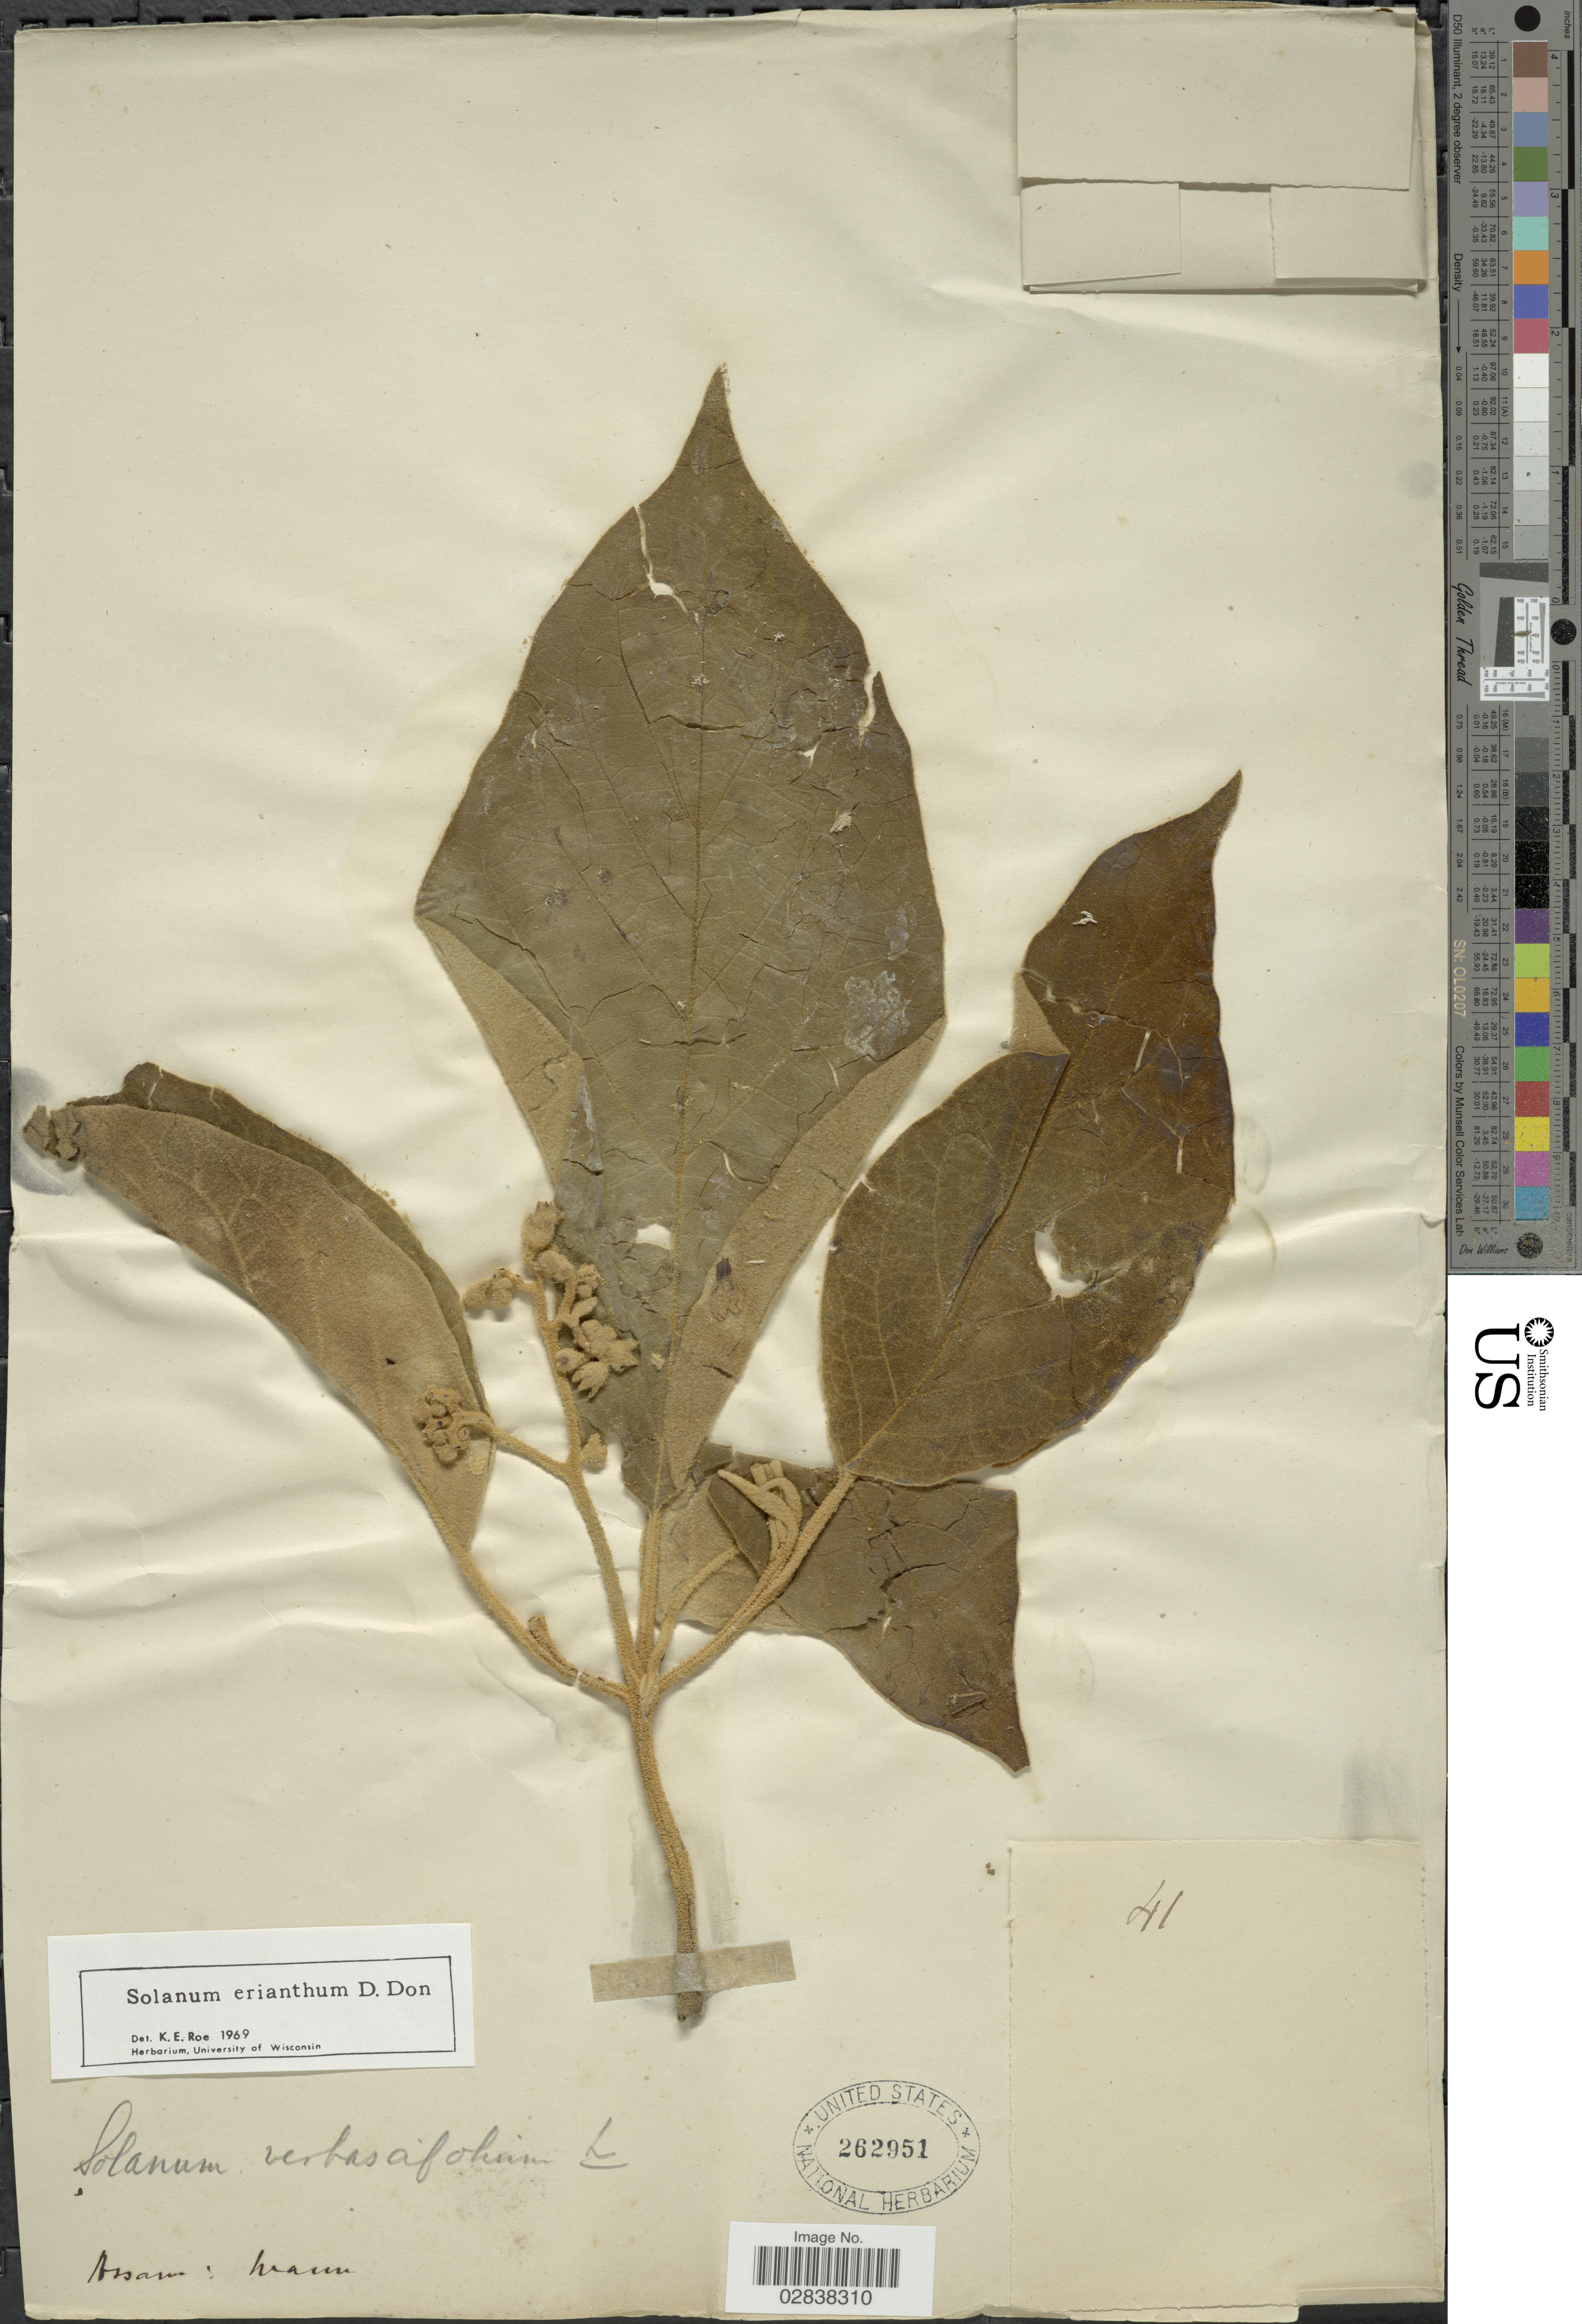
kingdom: Plantae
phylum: Tracheophyta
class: Magnoliopsida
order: Solanales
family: Solanaceae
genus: Solanum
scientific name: Solanum erianthum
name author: D. Don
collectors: Mann, --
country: India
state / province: Assam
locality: Assam.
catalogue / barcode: US 262951